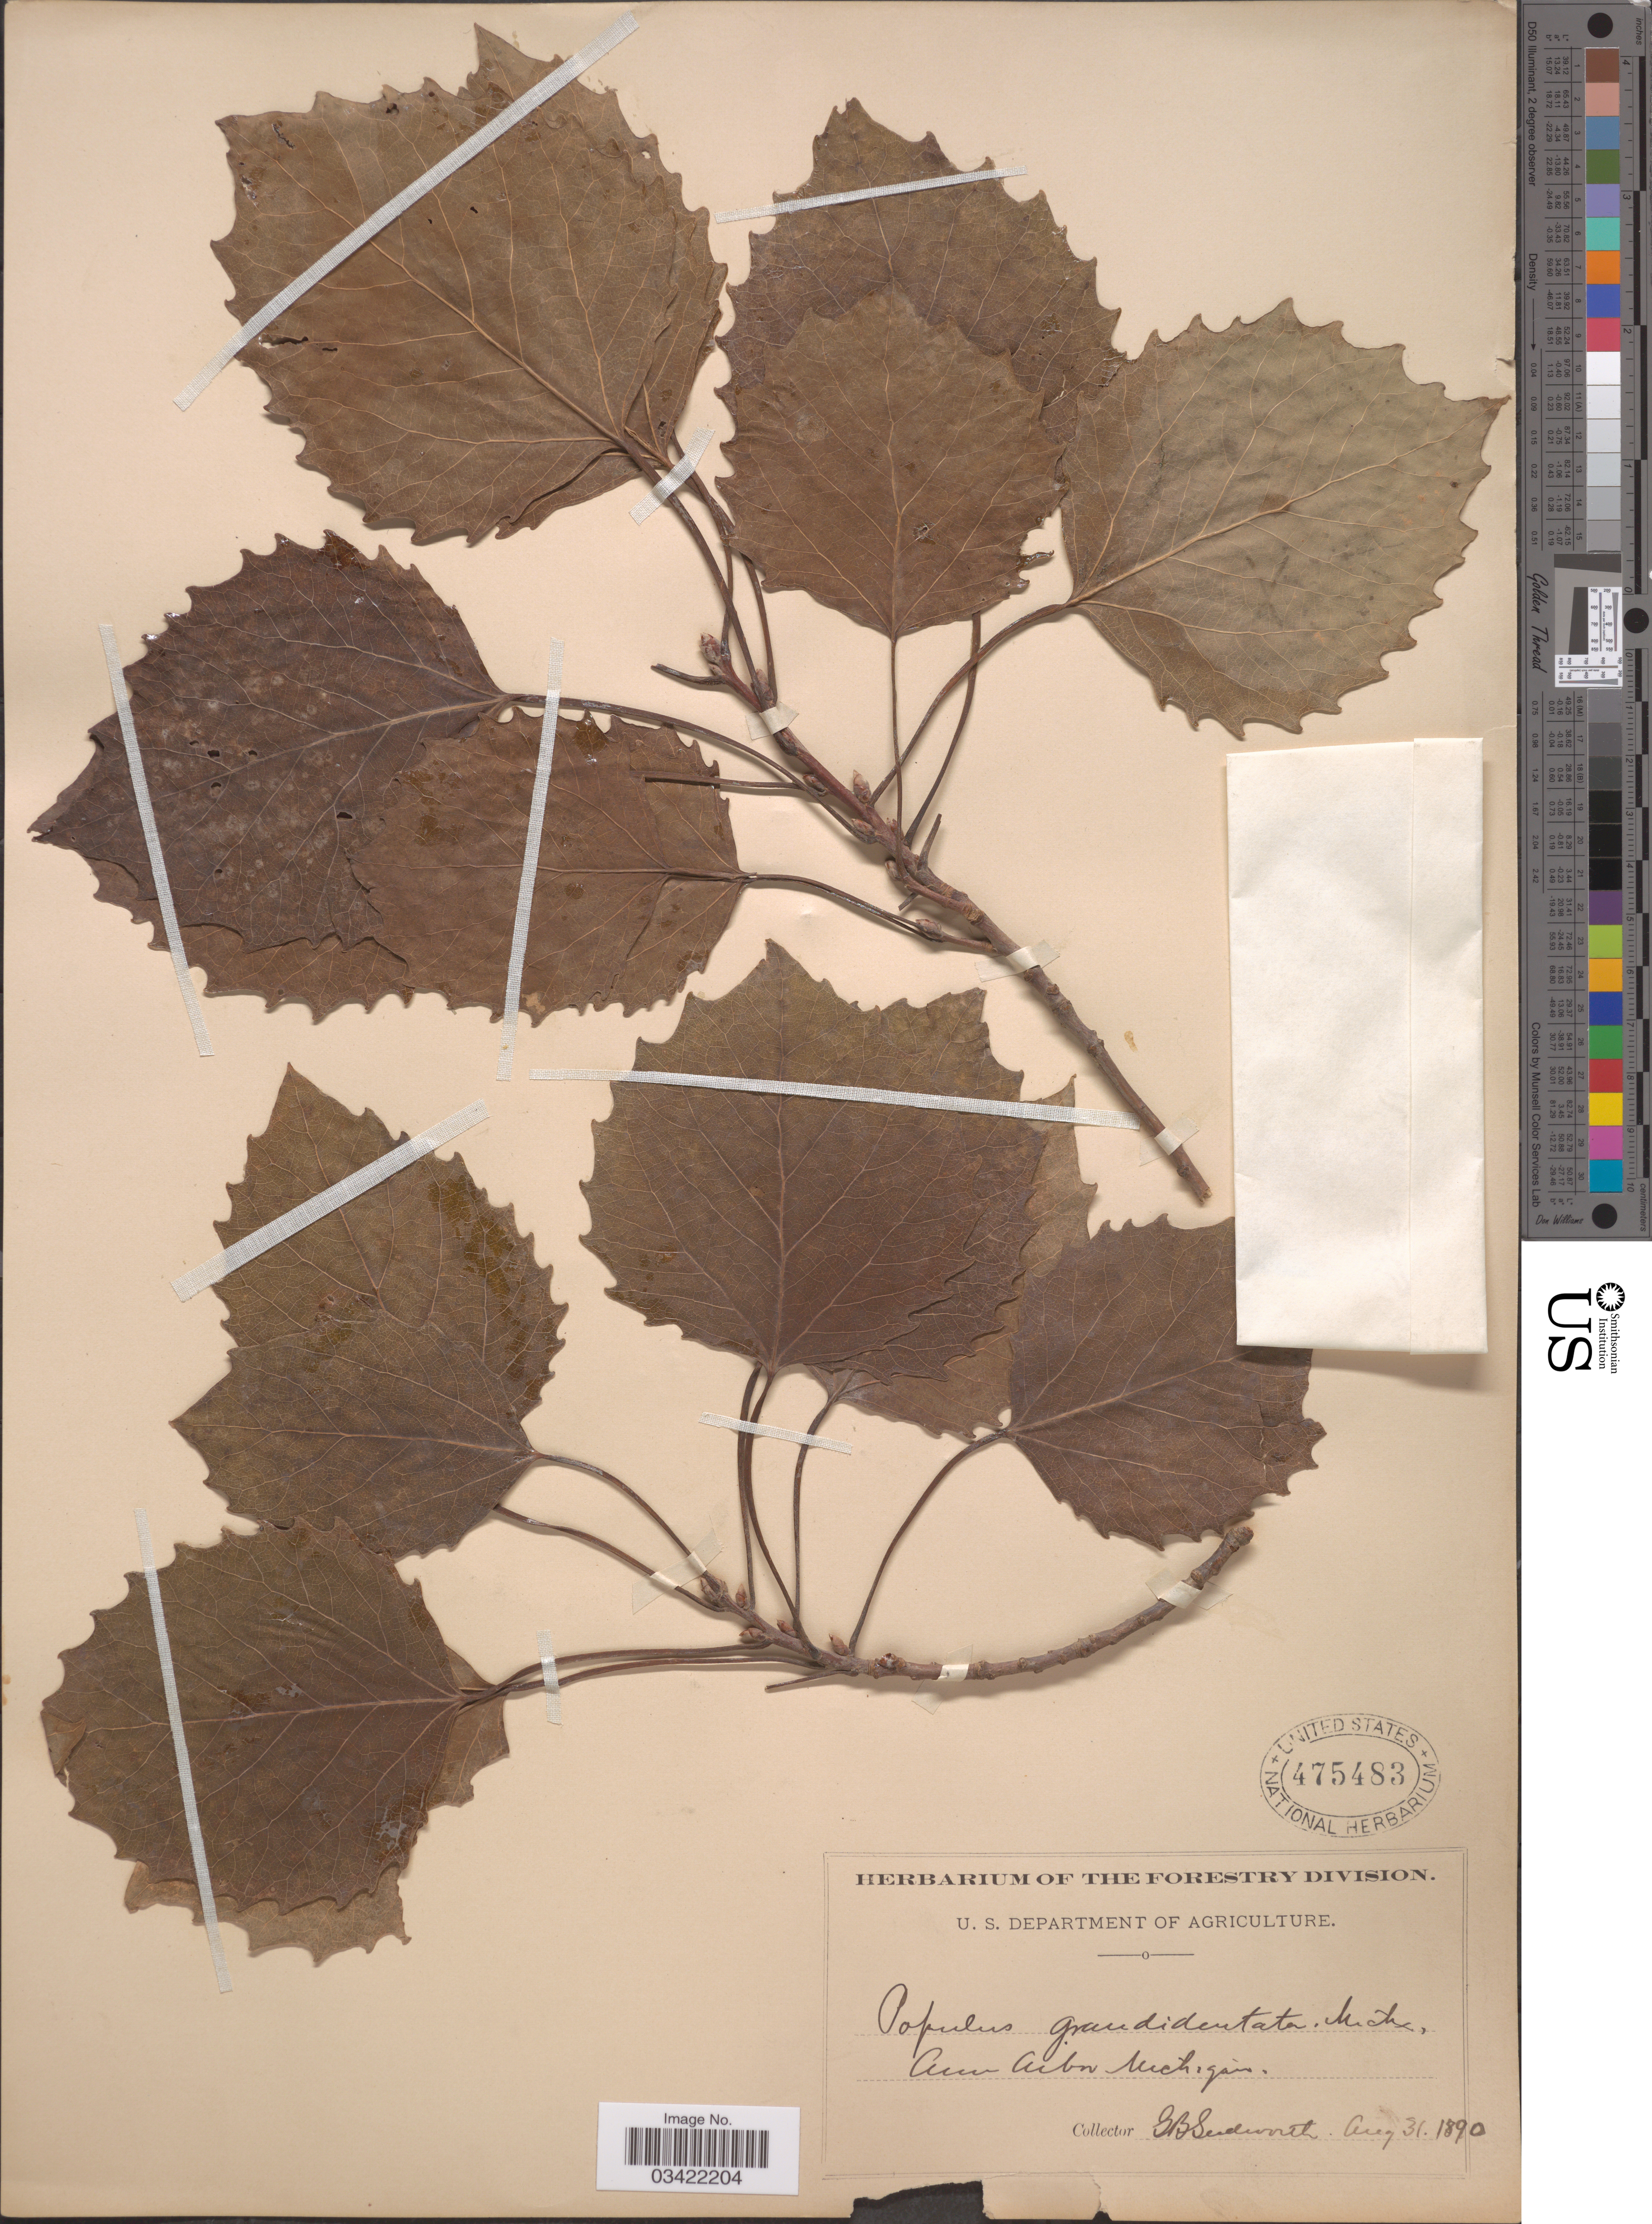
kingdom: Plantae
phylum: Tracheophyta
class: Magnoliopsida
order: Malpighiales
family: Salicaceae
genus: Populus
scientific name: Populus grandidentata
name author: Michx.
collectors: G. B. Sudworth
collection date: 1890-08-31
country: United States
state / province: Michigan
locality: Ann Arbor.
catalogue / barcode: US 475483